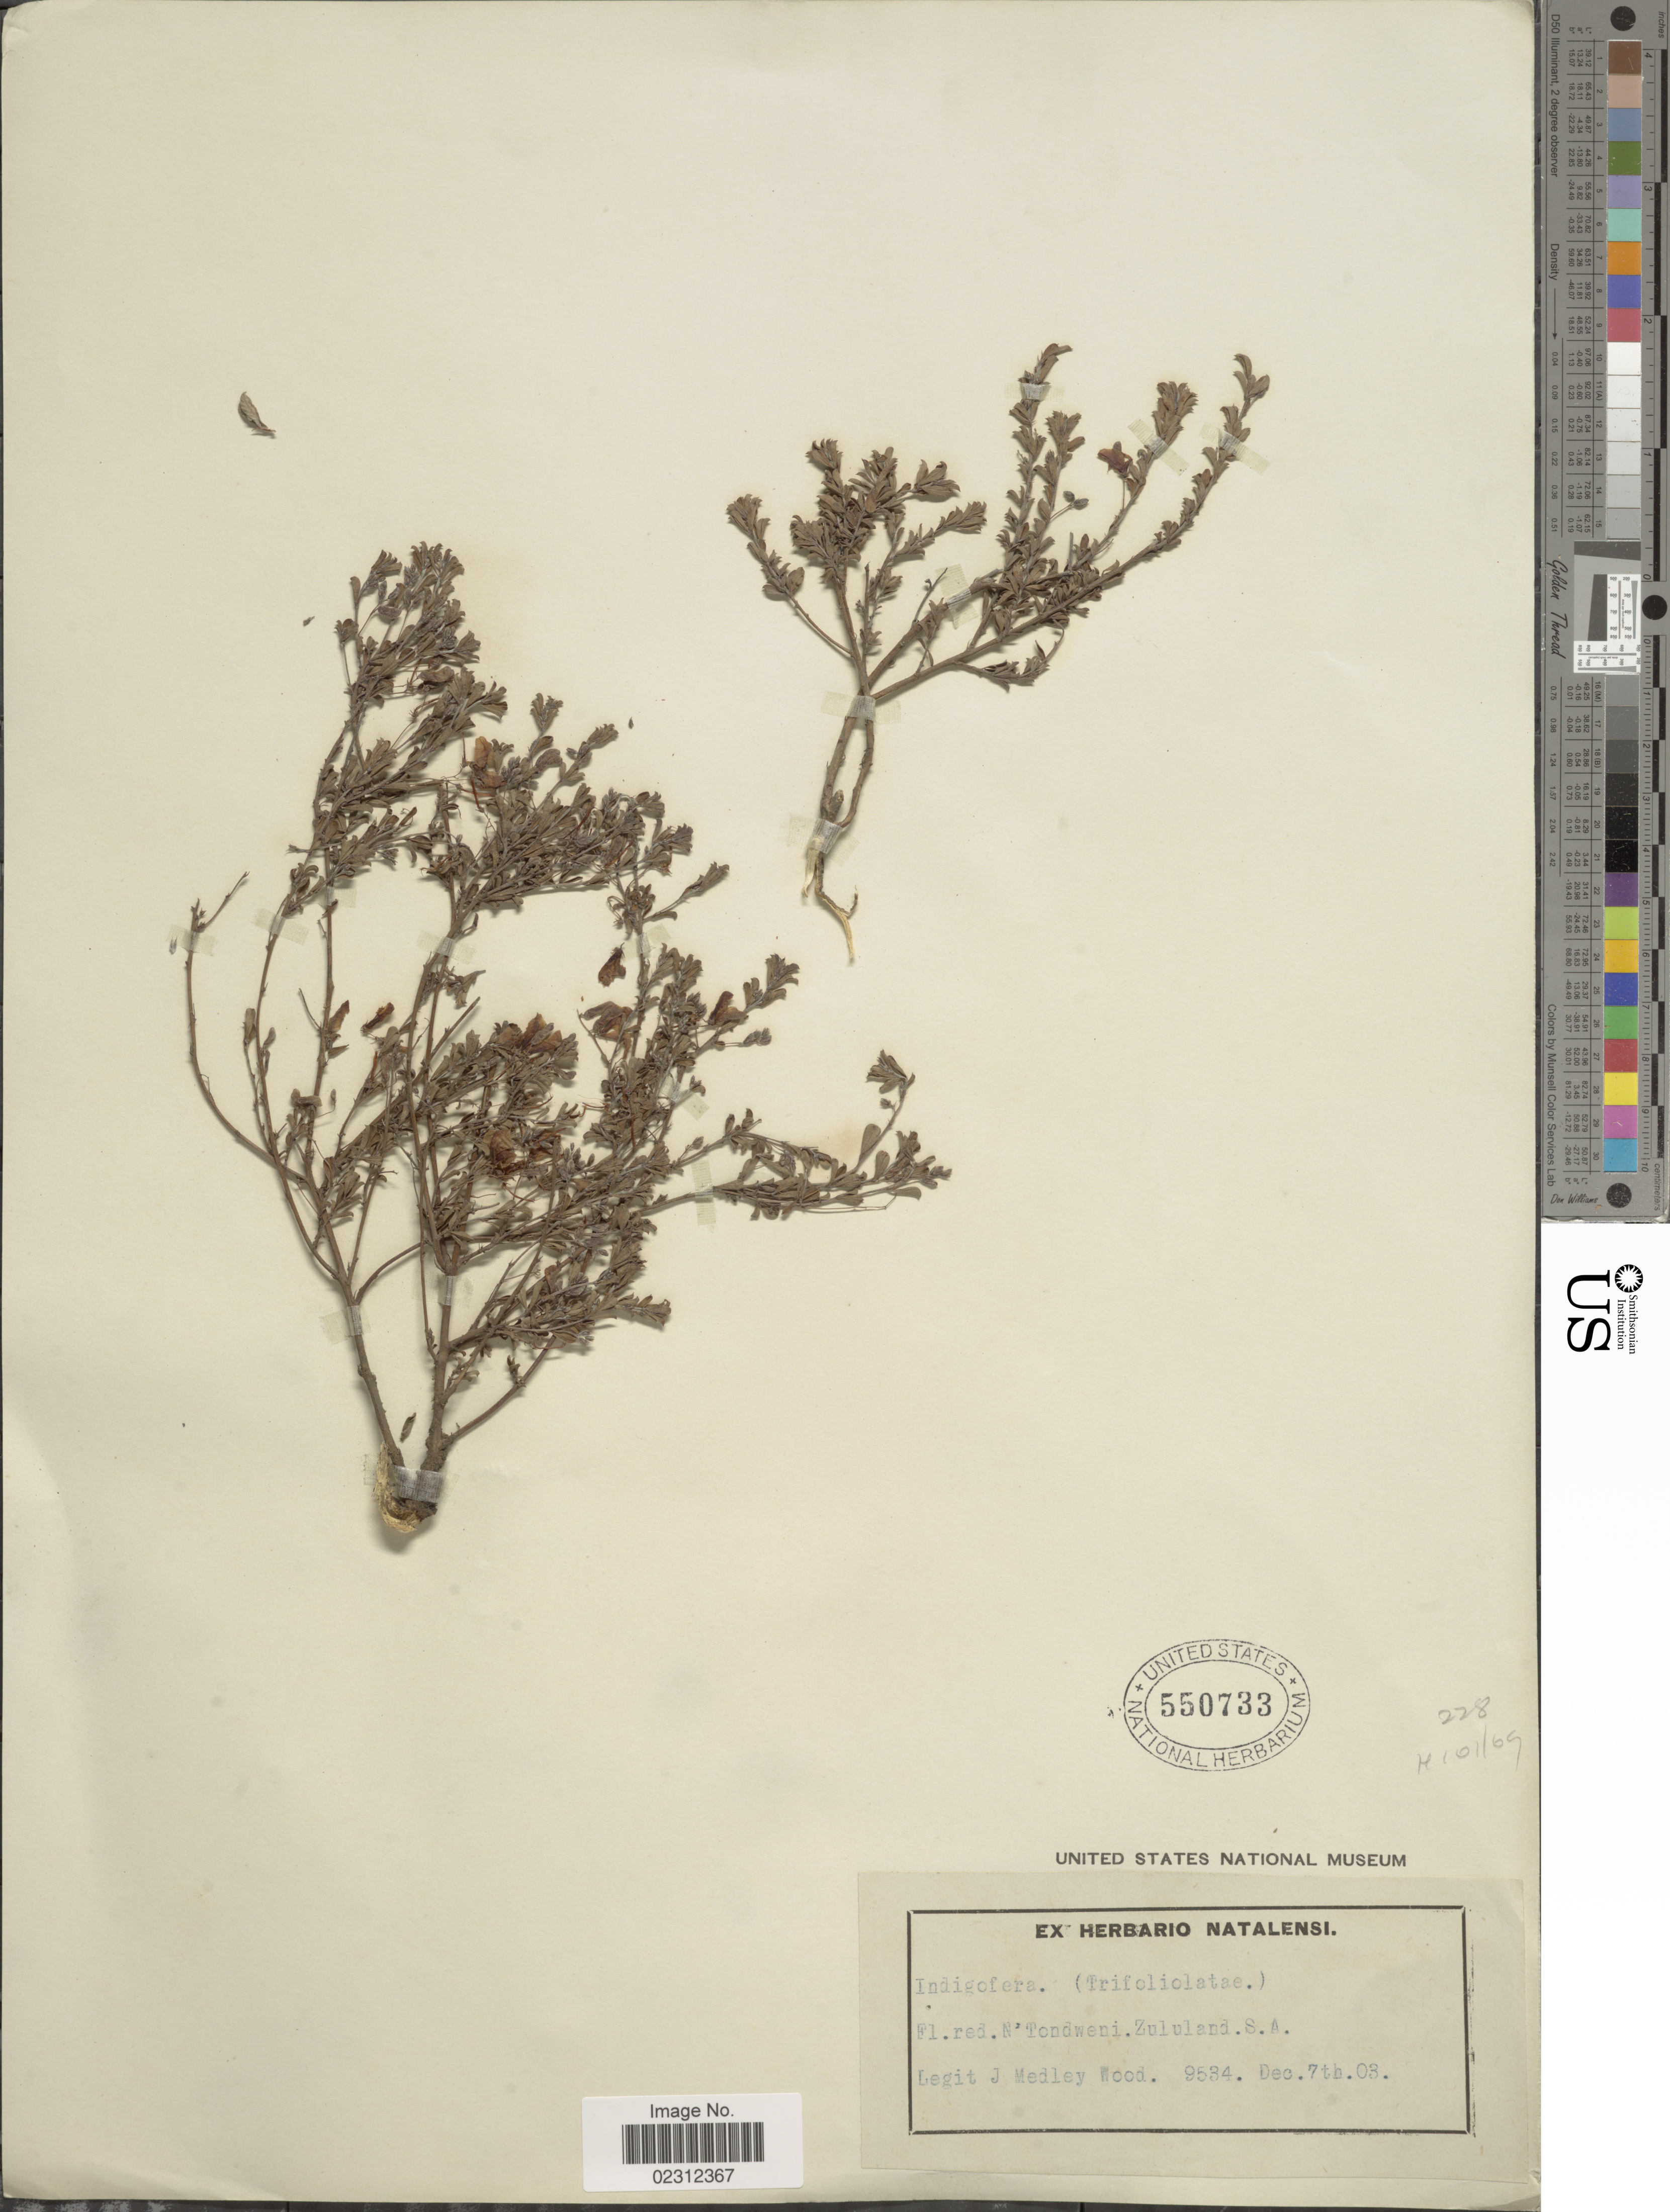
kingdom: Plantae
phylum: Tracheophyta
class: Magnoliopsida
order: Fabales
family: Fabaceae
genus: Indigofera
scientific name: Indigofera sp.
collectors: J. M. Wood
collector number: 9534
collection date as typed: Transcribed d/m/y: 7/12/3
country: South Africa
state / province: KwaZulu-Natal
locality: N'Tondweni, Zululand S.A.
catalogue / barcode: US 550733